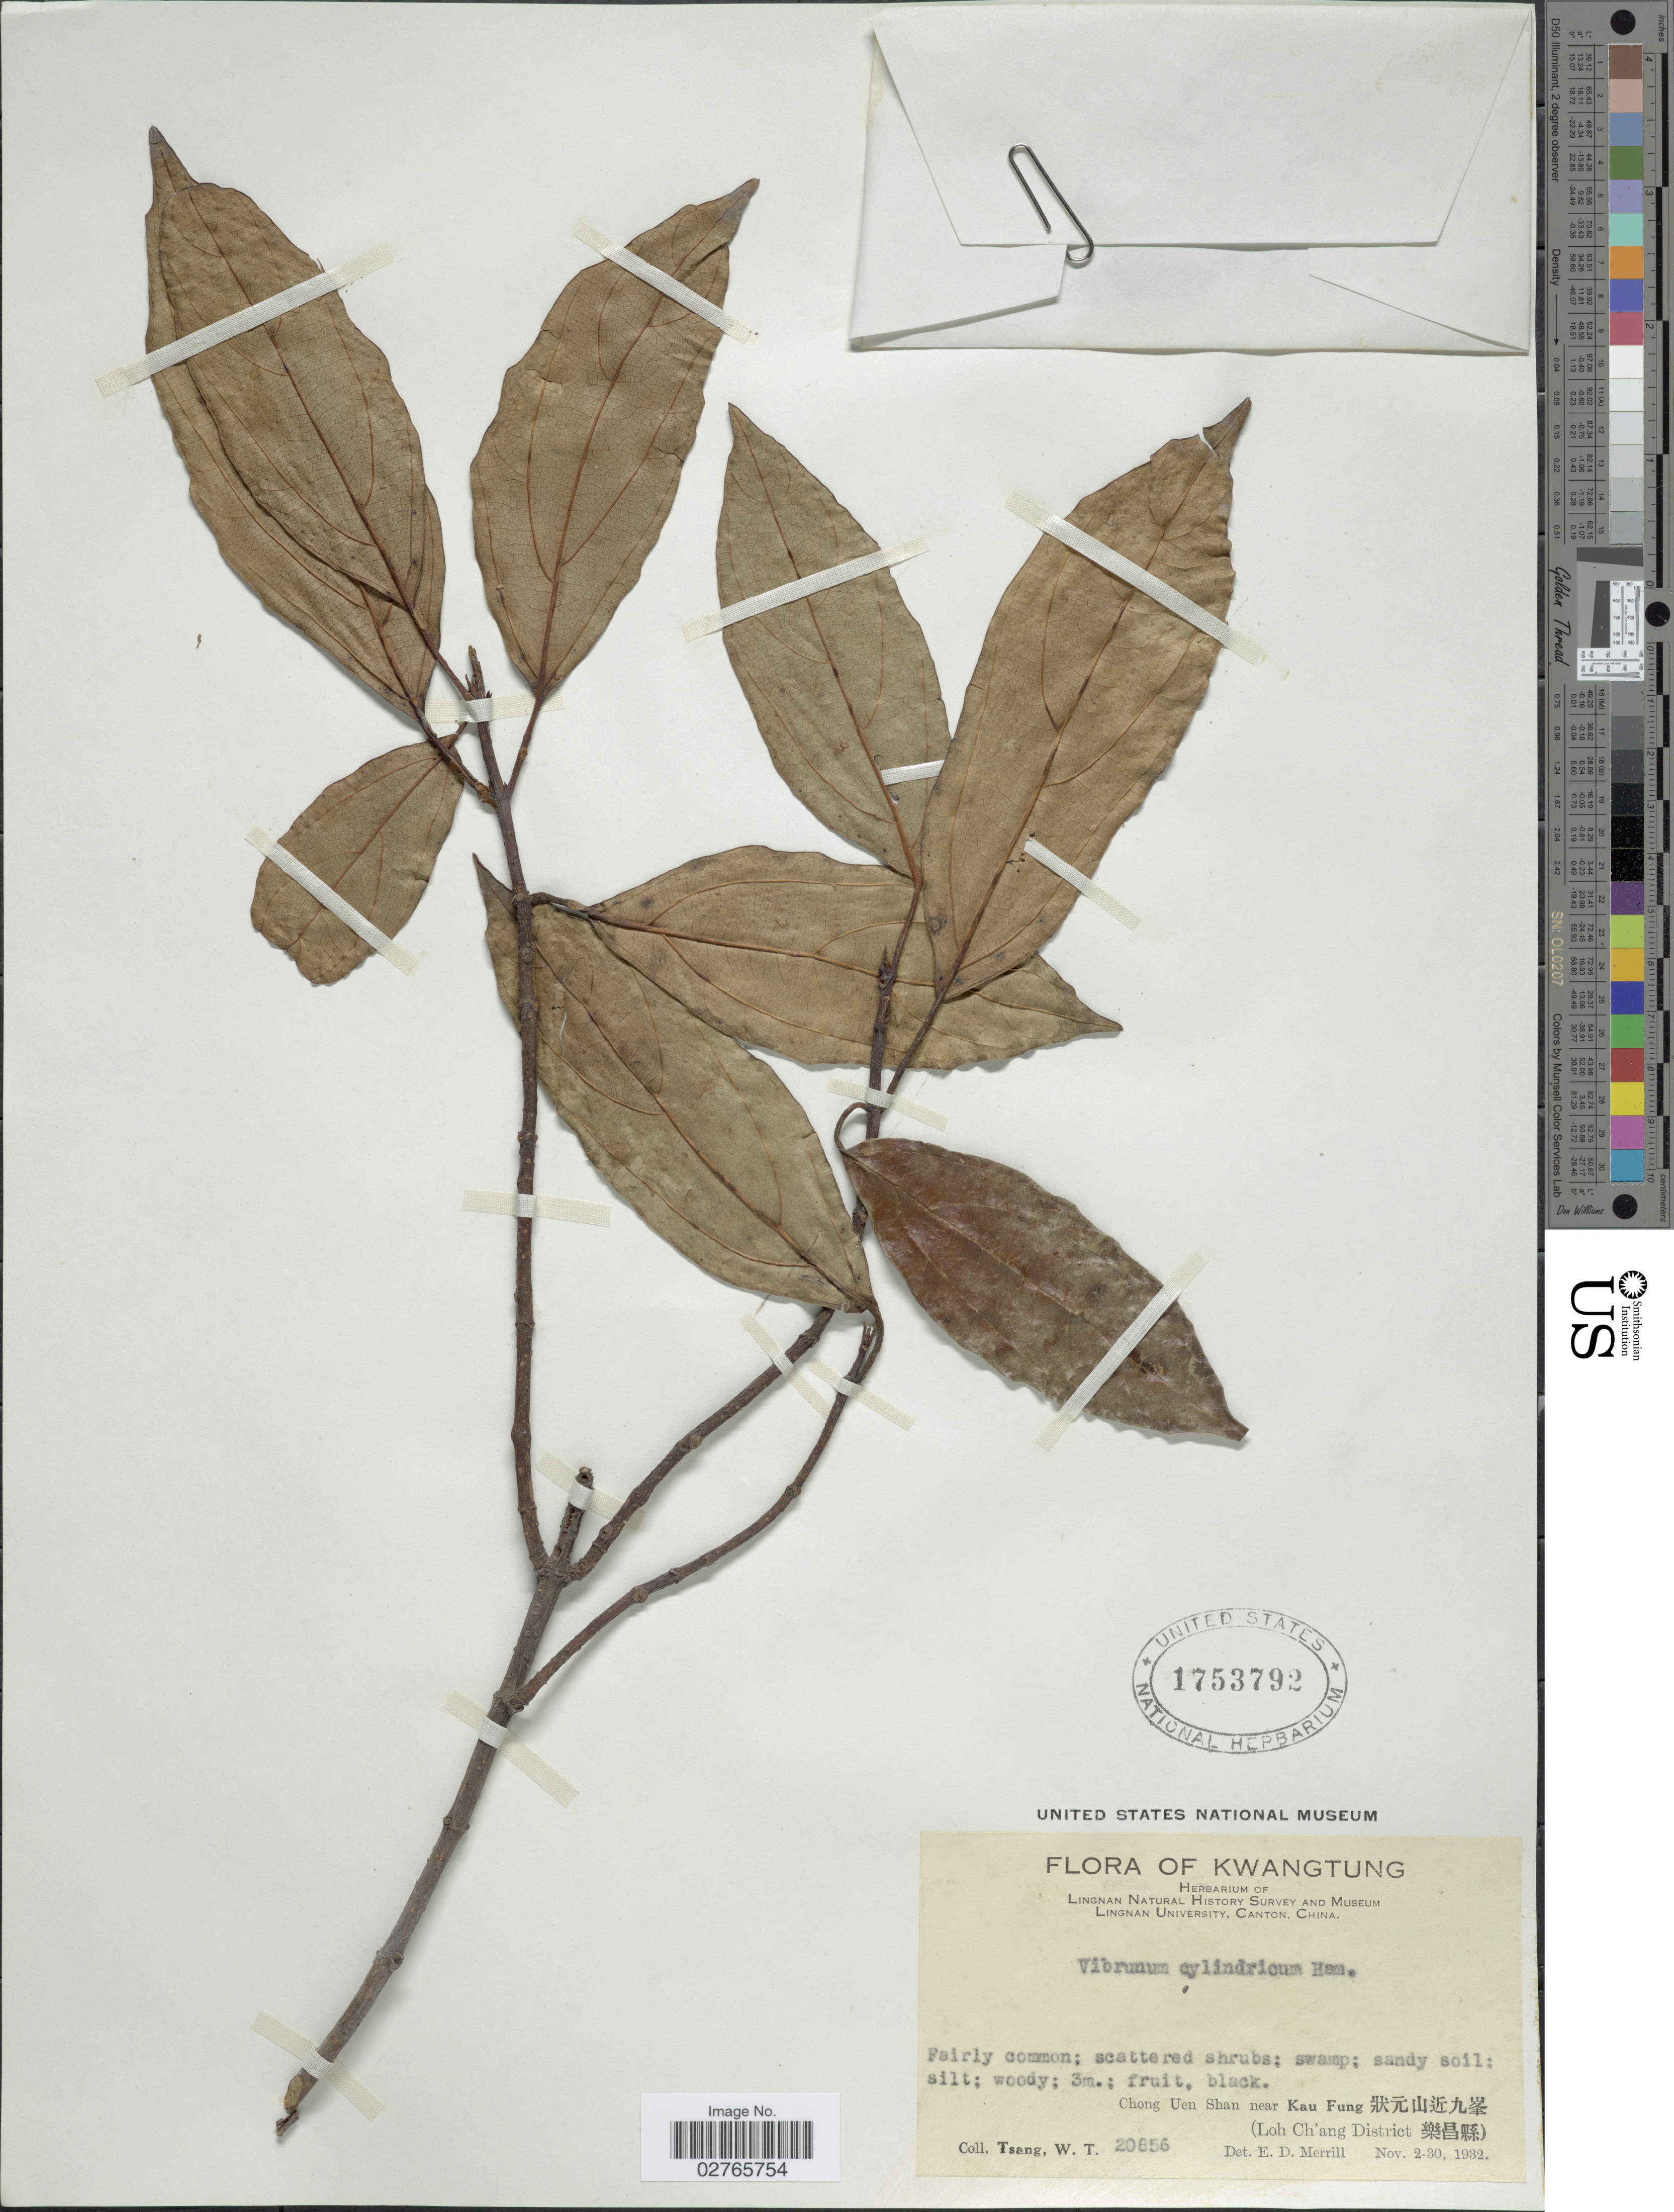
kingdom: Plantae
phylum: Tracheophyta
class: Magnoliopsida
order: Dipsacales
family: Viburnaceae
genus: Viburnum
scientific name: Viburnum cylindricum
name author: Buch.-Ham.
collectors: W. T. Tsang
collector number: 20856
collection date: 1932-11-02/1932-11-30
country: China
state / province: Guangdong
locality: Kwangtung. Chong Uen Shan near Kau Fung. (Loh Ch'ang District)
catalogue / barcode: US 1753792